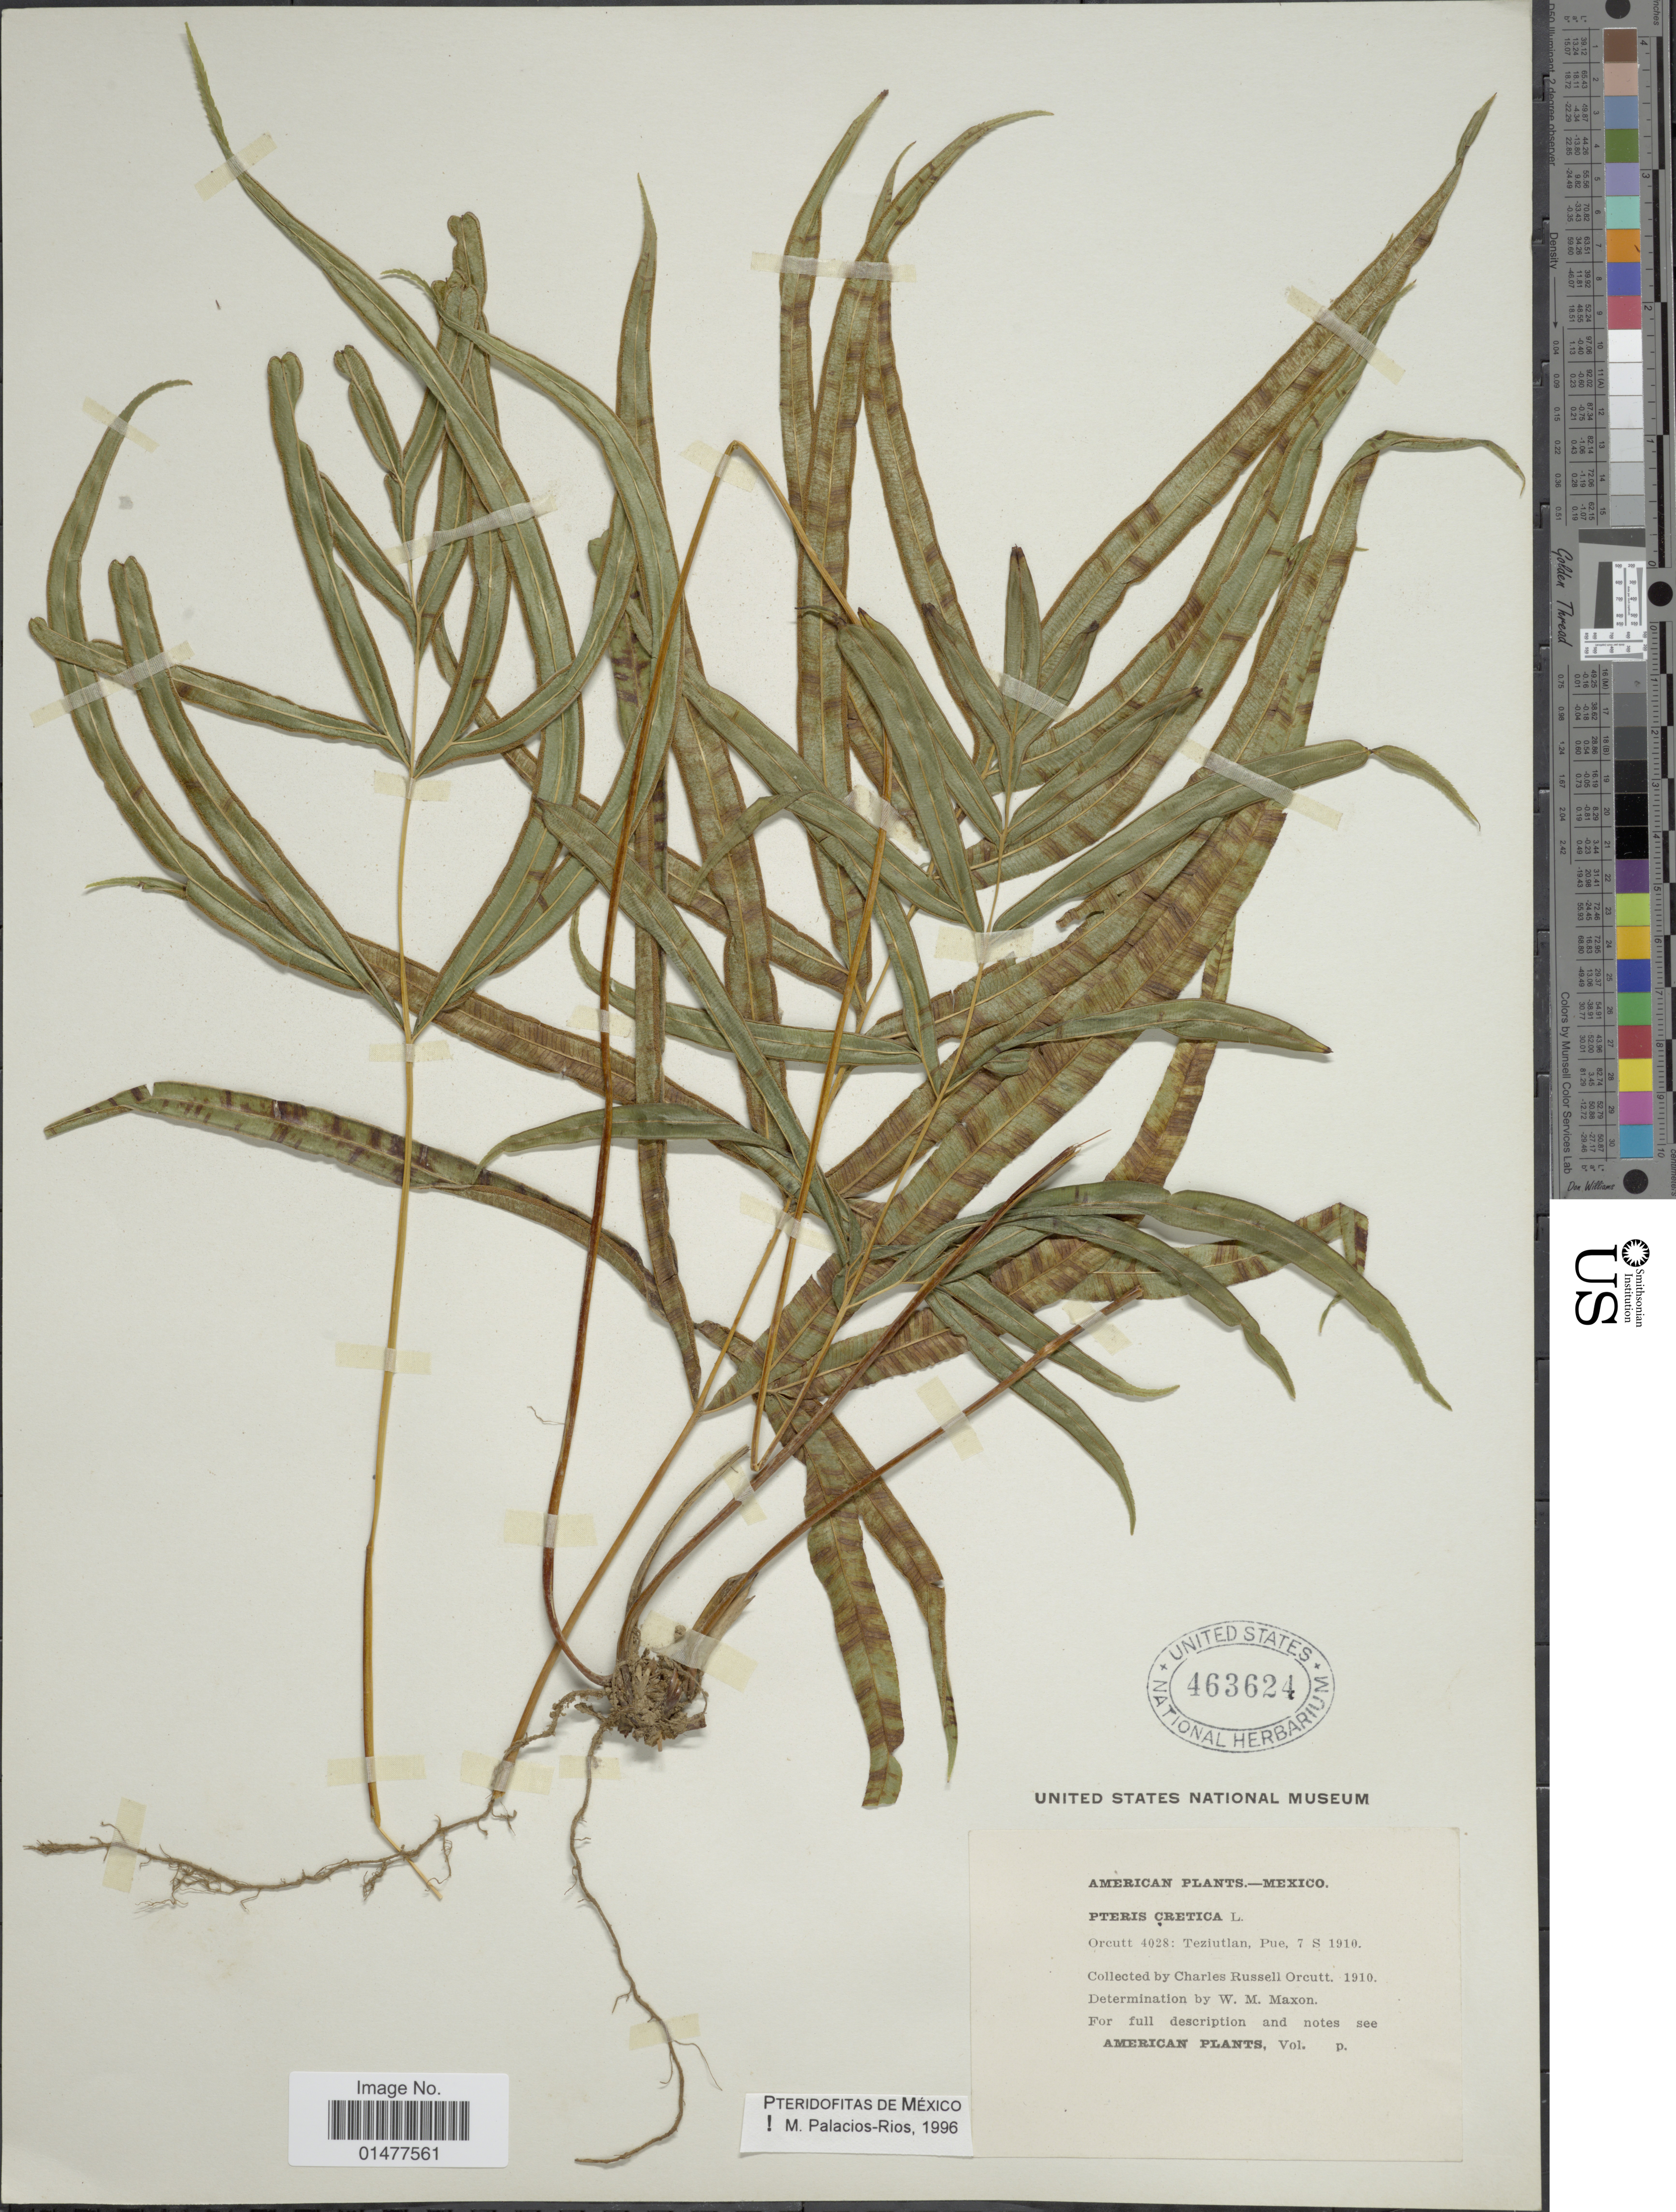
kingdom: Plantae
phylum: Tracheophyta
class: Polypodiopsida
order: Polypodiales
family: Pteridaceae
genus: Pteris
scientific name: Pteris cretica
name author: L.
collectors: C. R. Orcutt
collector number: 4028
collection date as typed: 7 S 1910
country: Mexico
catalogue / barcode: US 463624